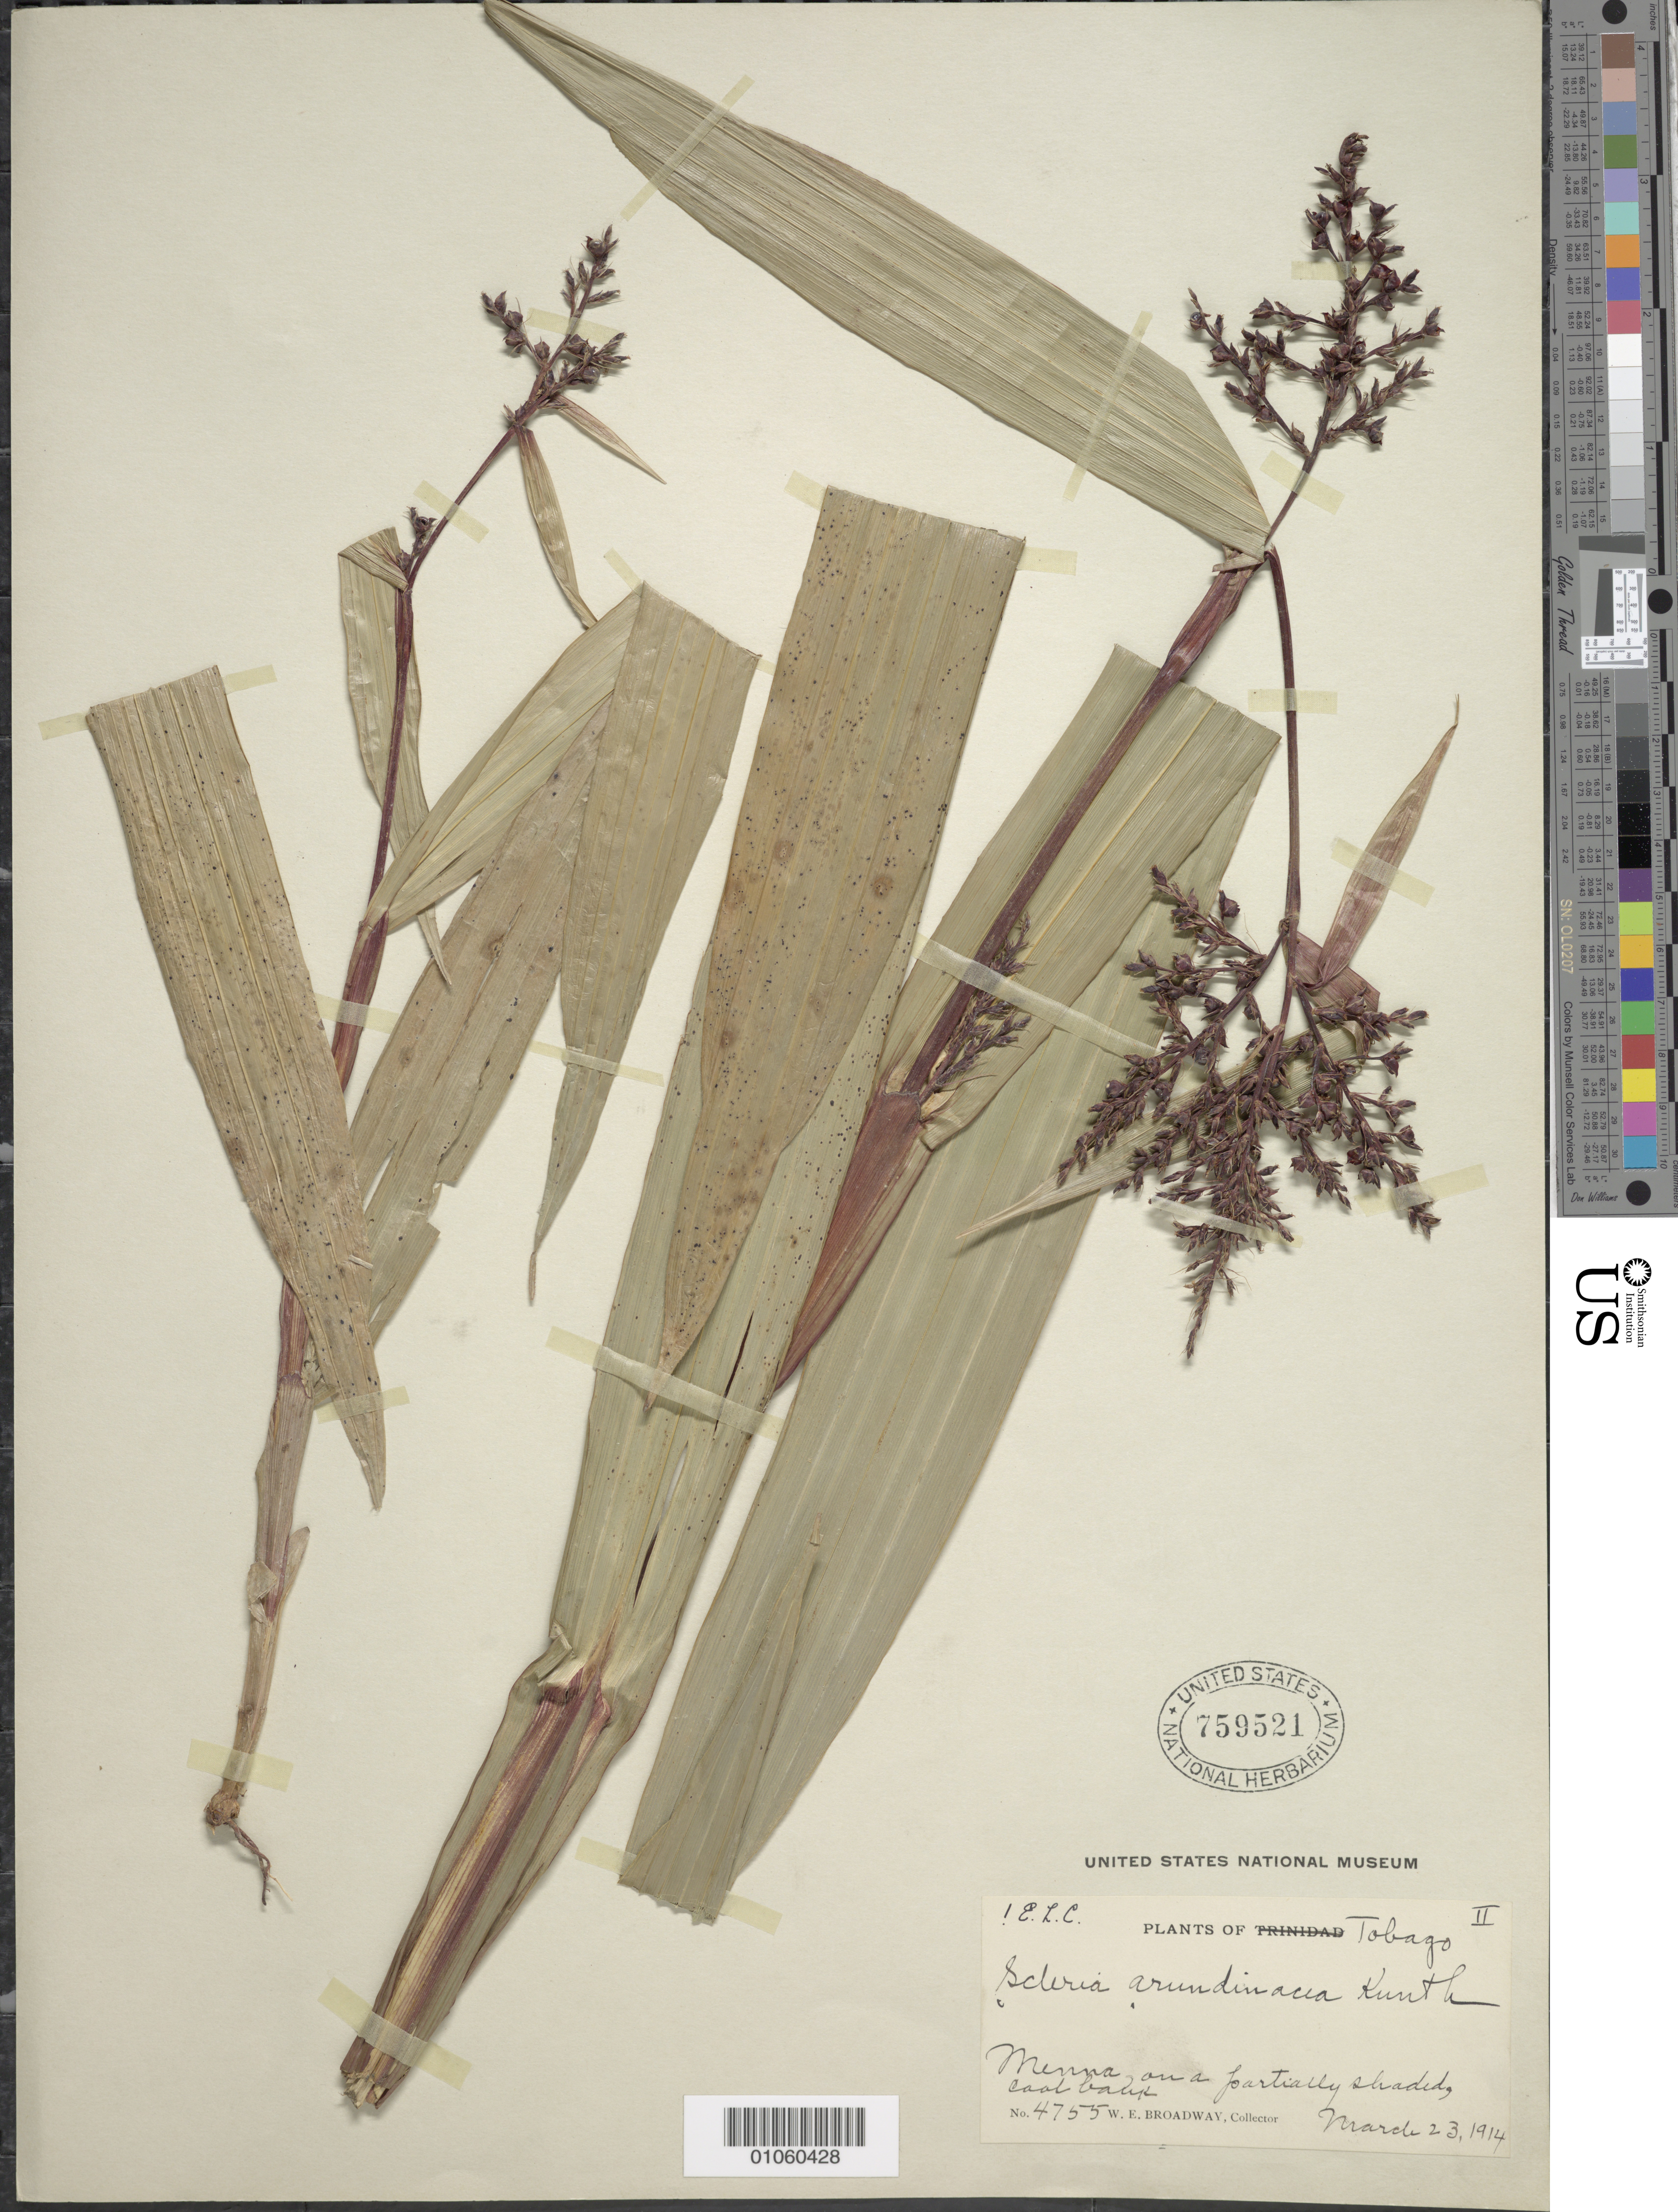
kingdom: Plantae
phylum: Tracheophyta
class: Liliopsida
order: Poales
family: Cyperaceae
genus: Scleria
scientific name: Scleria latifolia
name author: Sw.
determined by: Strong, Mark T., (BOT), Smithsonian Institution - National Museum of Natural History (UNITED STATES)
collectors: W. E. Broadway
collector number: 4755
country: Trinidad and Tobago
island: Tobago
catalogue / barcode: US 759521